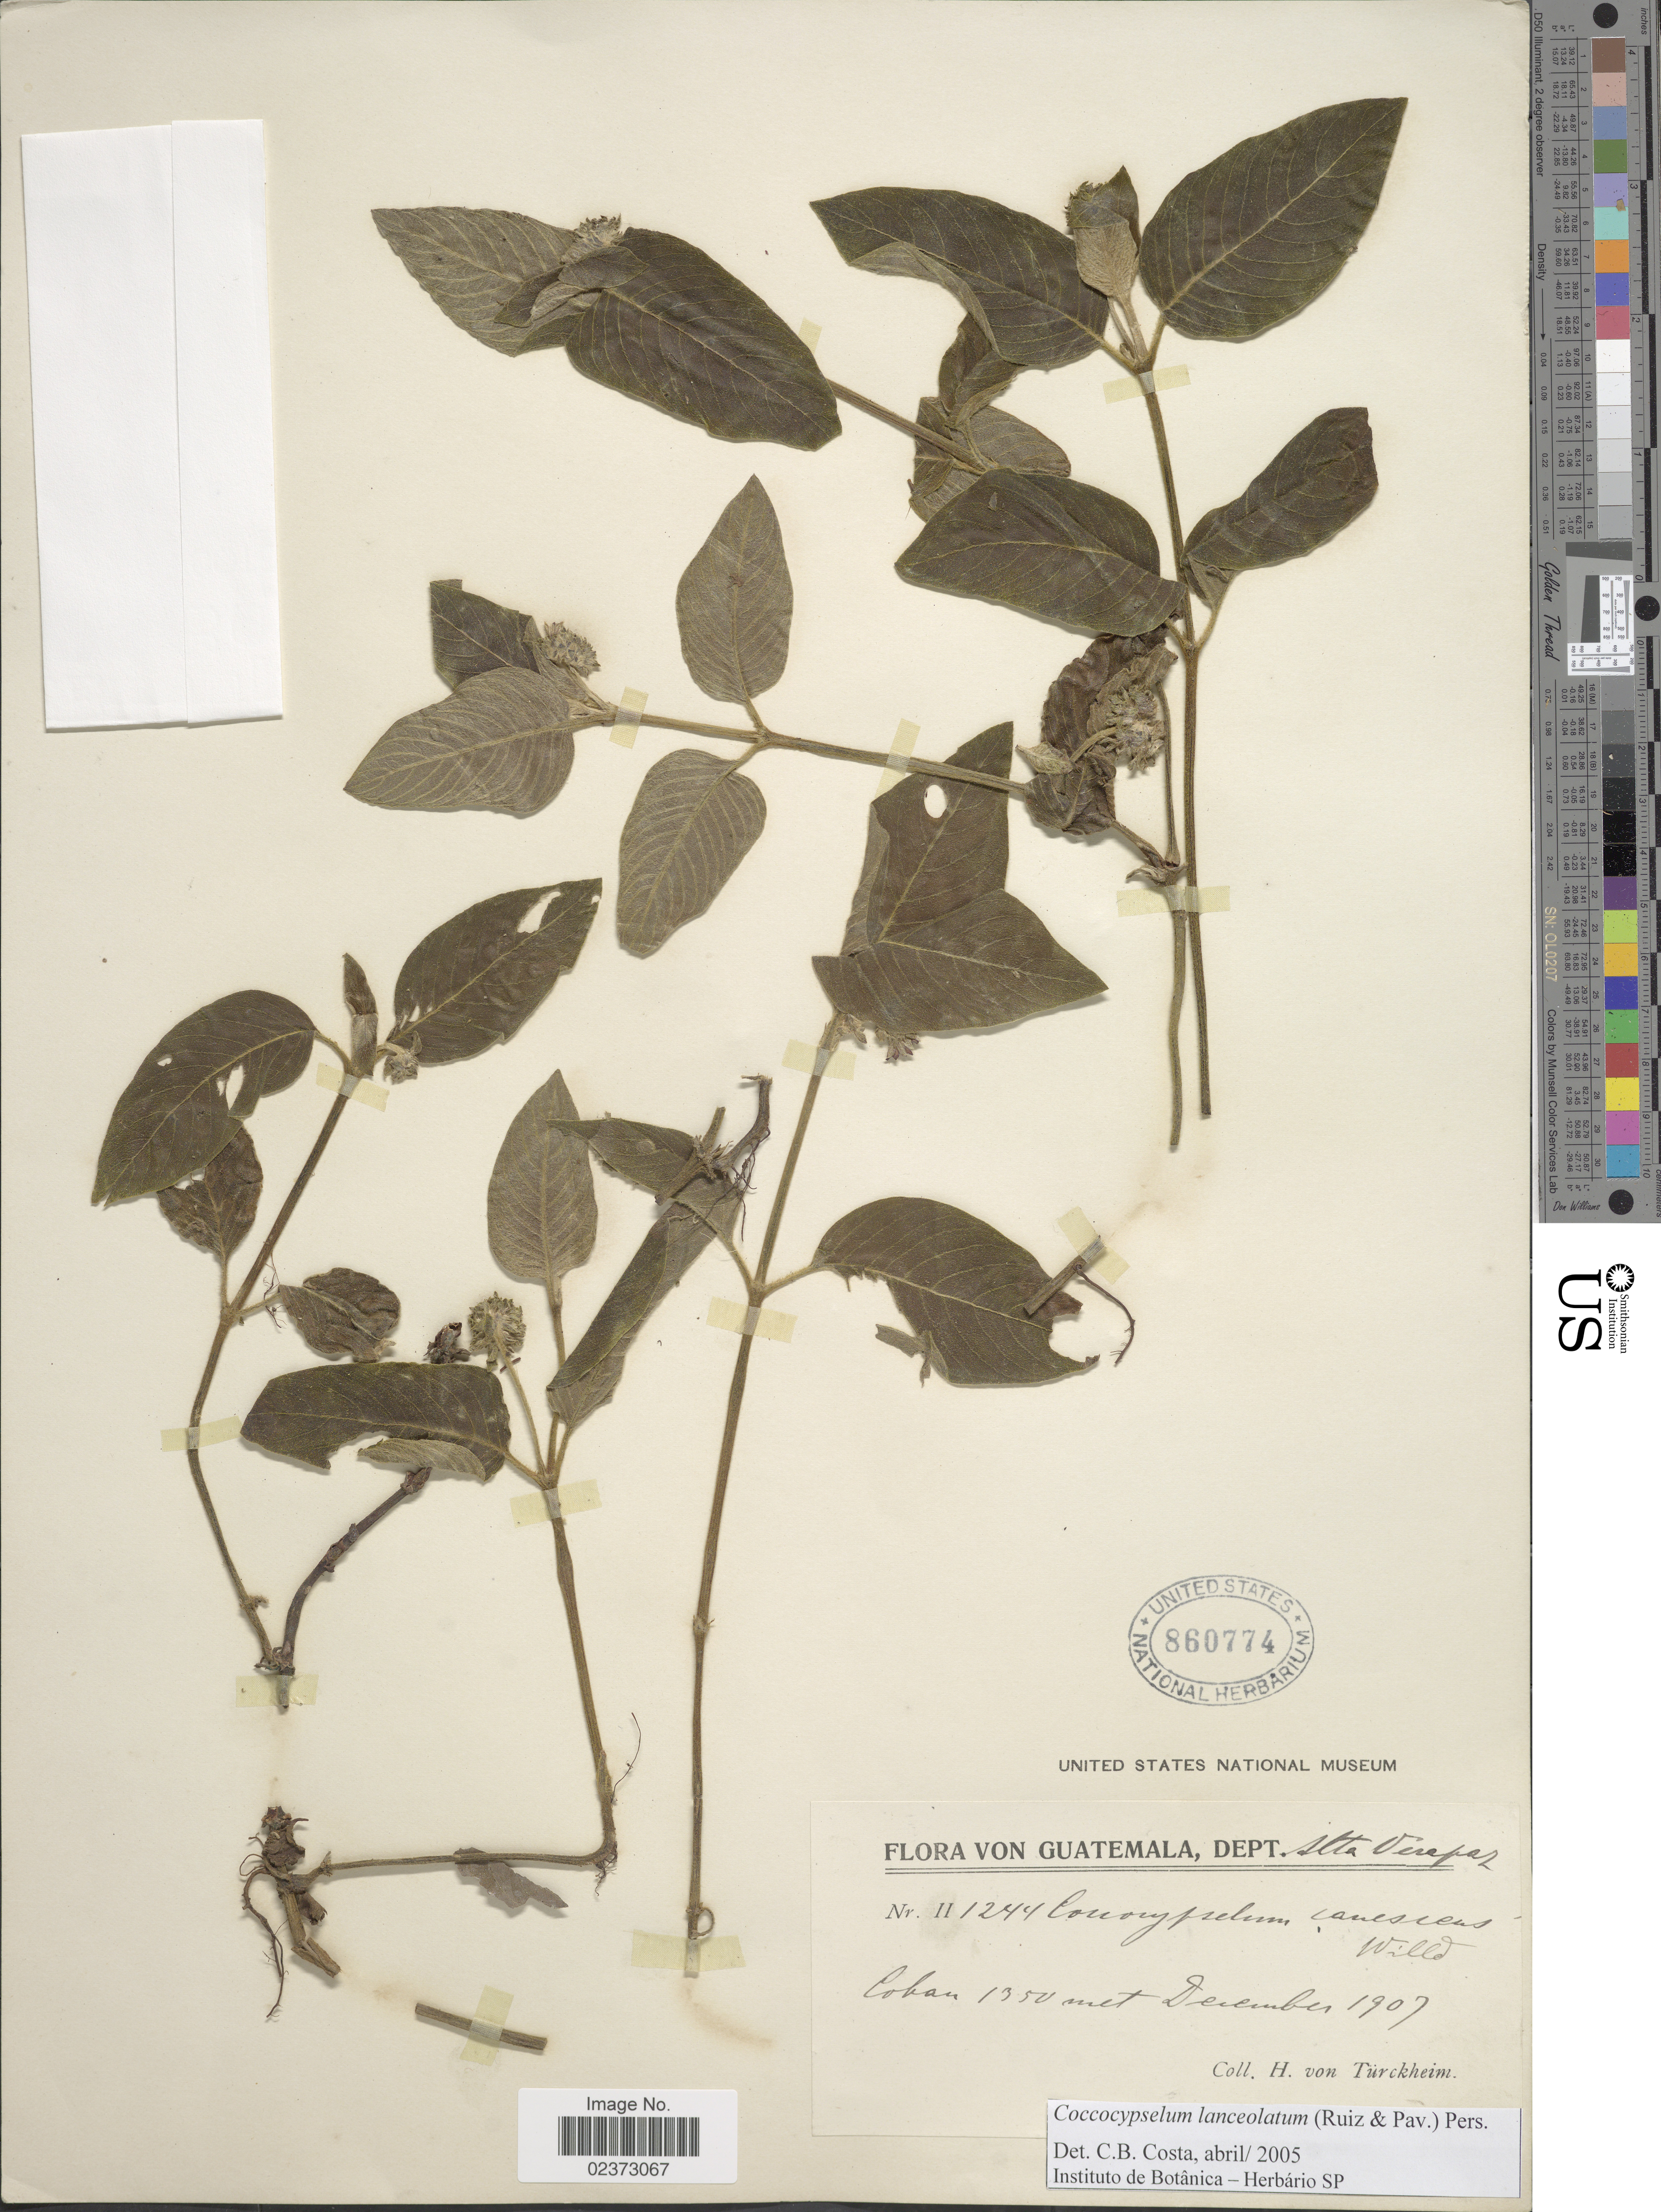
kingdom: Plantae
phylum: Tracheophyta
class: Magnoliopsida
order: Gentianales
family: Rubiaceae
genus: Coccocypselum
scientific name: Coccocypselum lanceolatum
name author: (Ruiz & Pav.) Pers.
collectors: H. von Türckheim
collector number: II 1244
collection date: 1907-12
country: Guatemala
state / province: Alta Verapaz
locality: Coba, Dept. Alta Verapaz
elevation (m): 1350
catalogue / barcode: US 860774